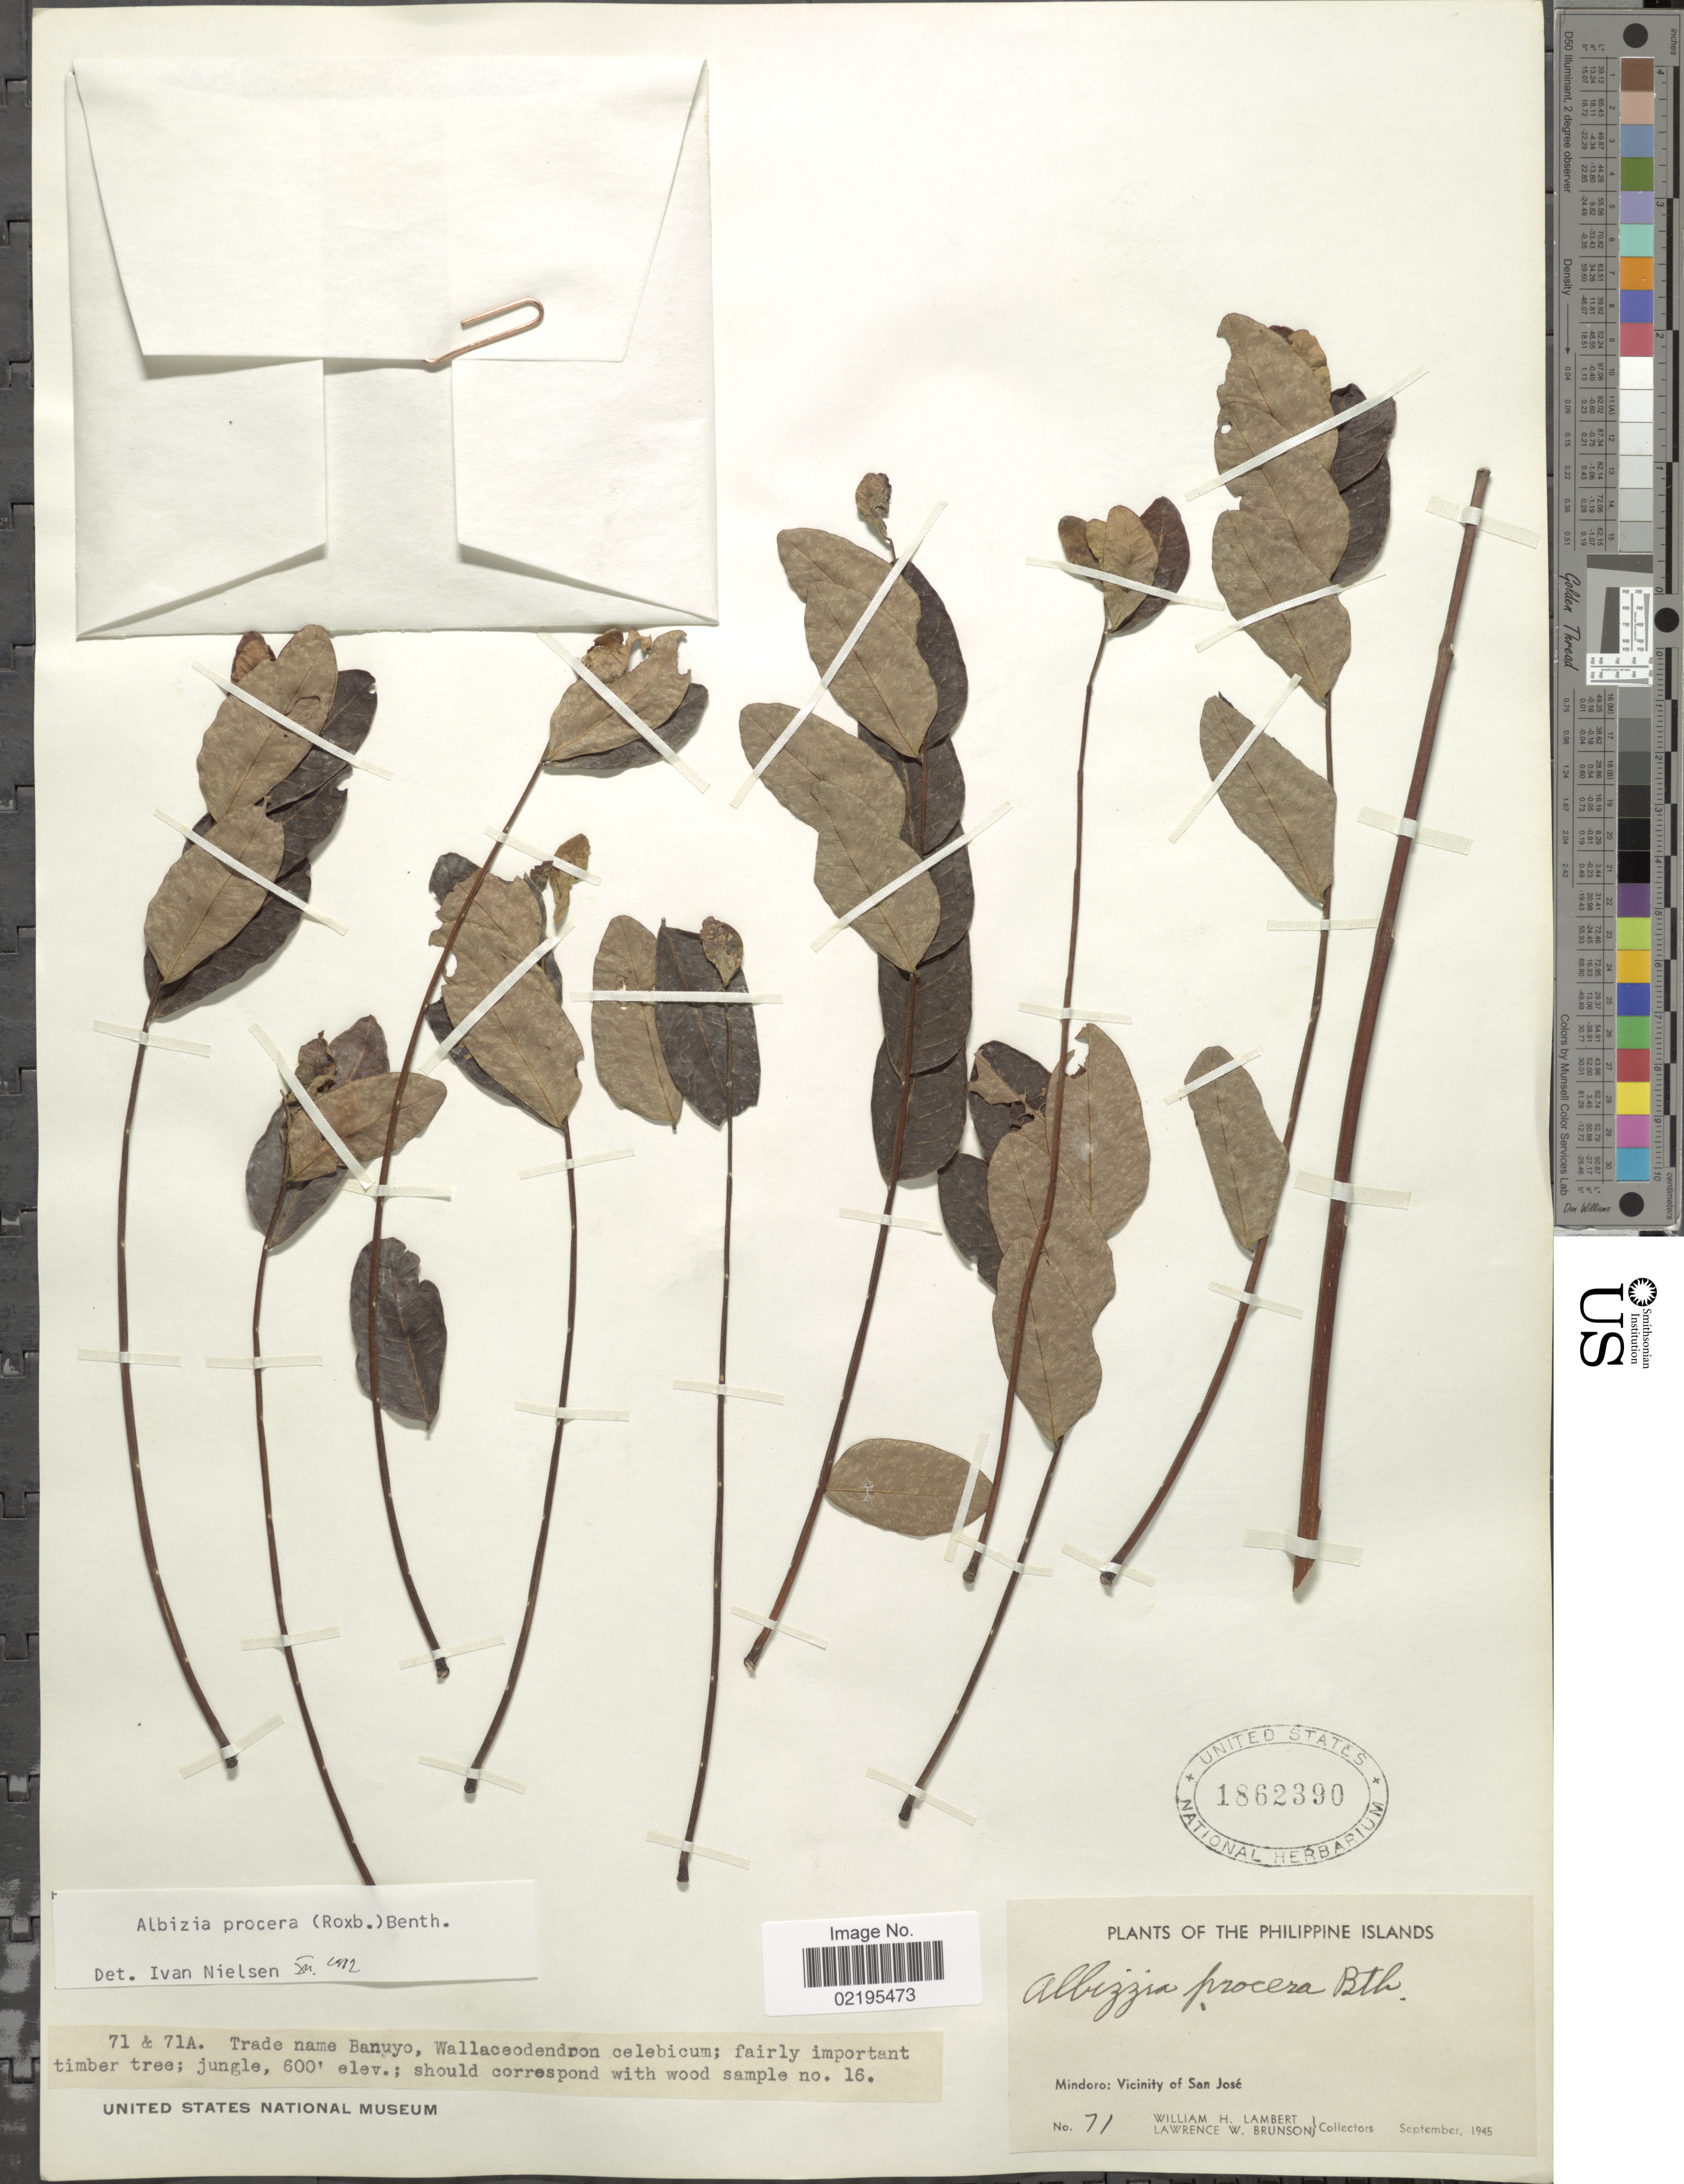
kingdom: Plantae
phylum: Tracheophyta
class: Magnoliopsida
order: Fabales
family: Fabaceae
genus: Albizia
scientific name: Albizia procera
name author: (Roxb.) Benth.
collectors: W. Lambert & L. Brunson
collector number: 71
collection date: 1945-09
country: Philippines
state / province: Mimaropa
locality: Vicinity of San Jose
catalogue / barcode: US 1862390